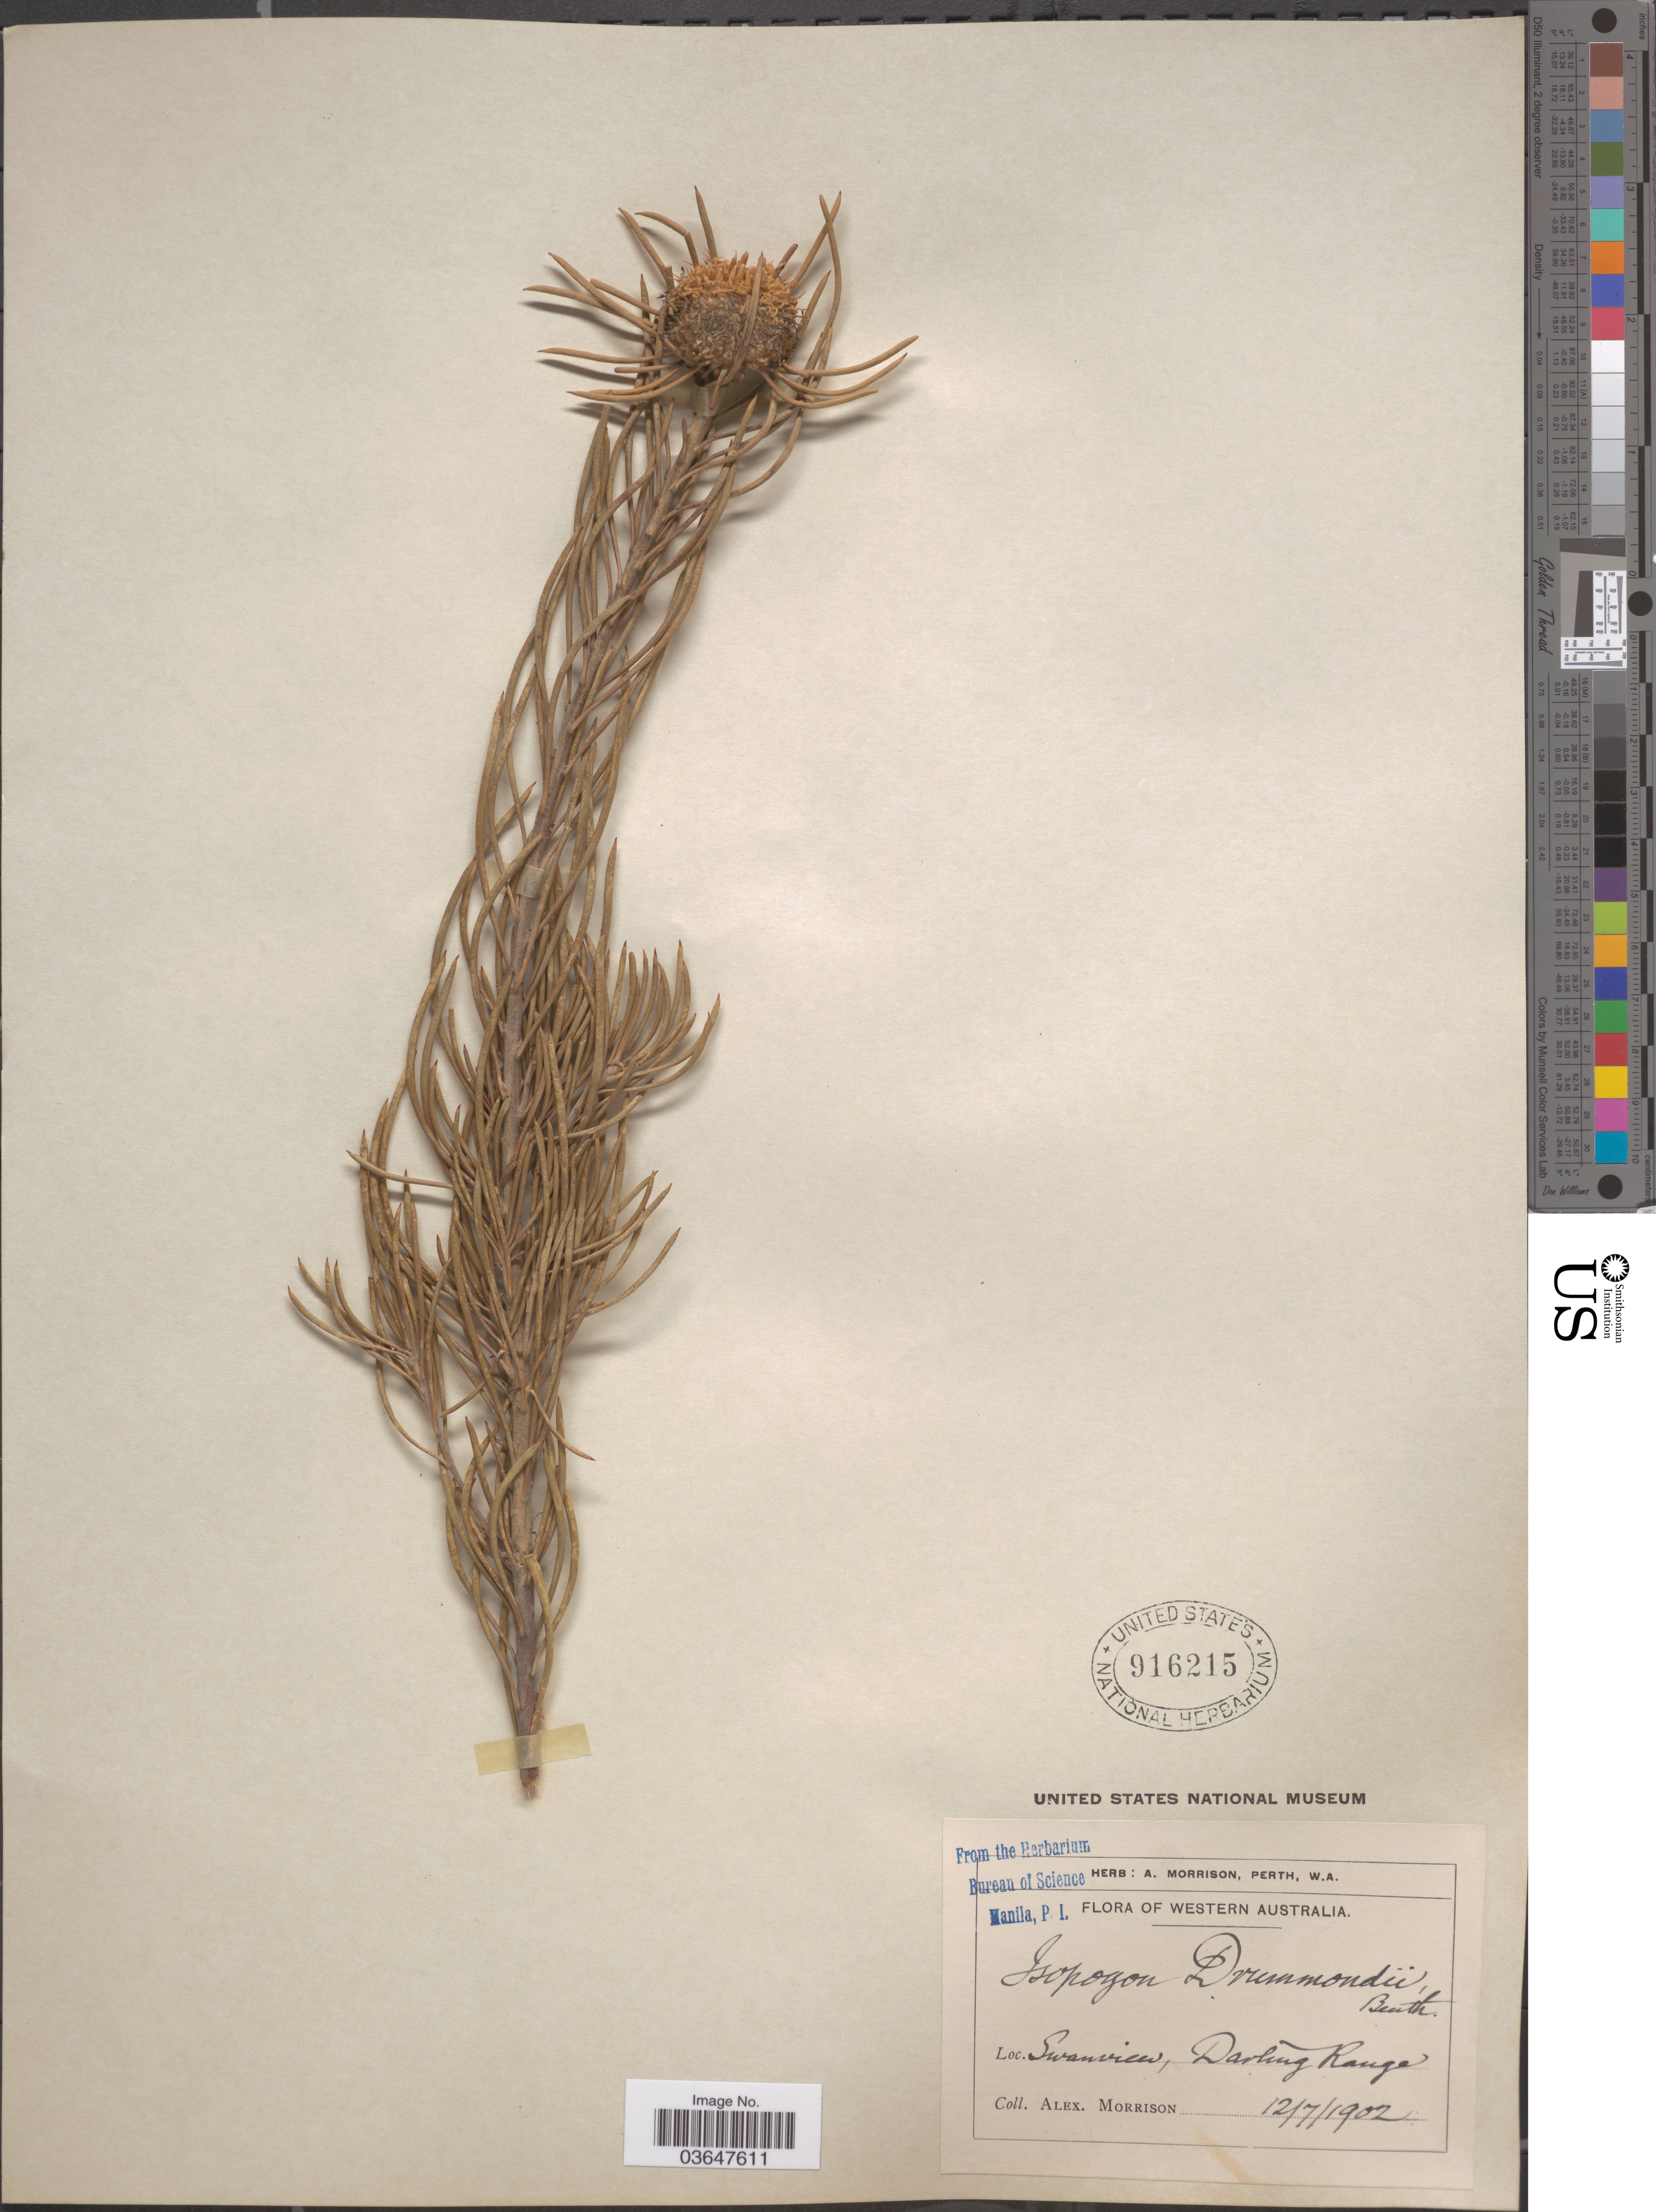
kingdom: Plantae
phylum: Tracheophyta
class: Magnoliopsida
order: Proteales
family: Proteaceae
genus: Isopogon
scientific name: Isopogon drummondii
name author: Benth.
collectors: A. Morrison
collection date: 1902-07-12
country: Australia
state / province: Western Australia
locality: Swanview, Darling Range.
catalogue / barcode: US 916215